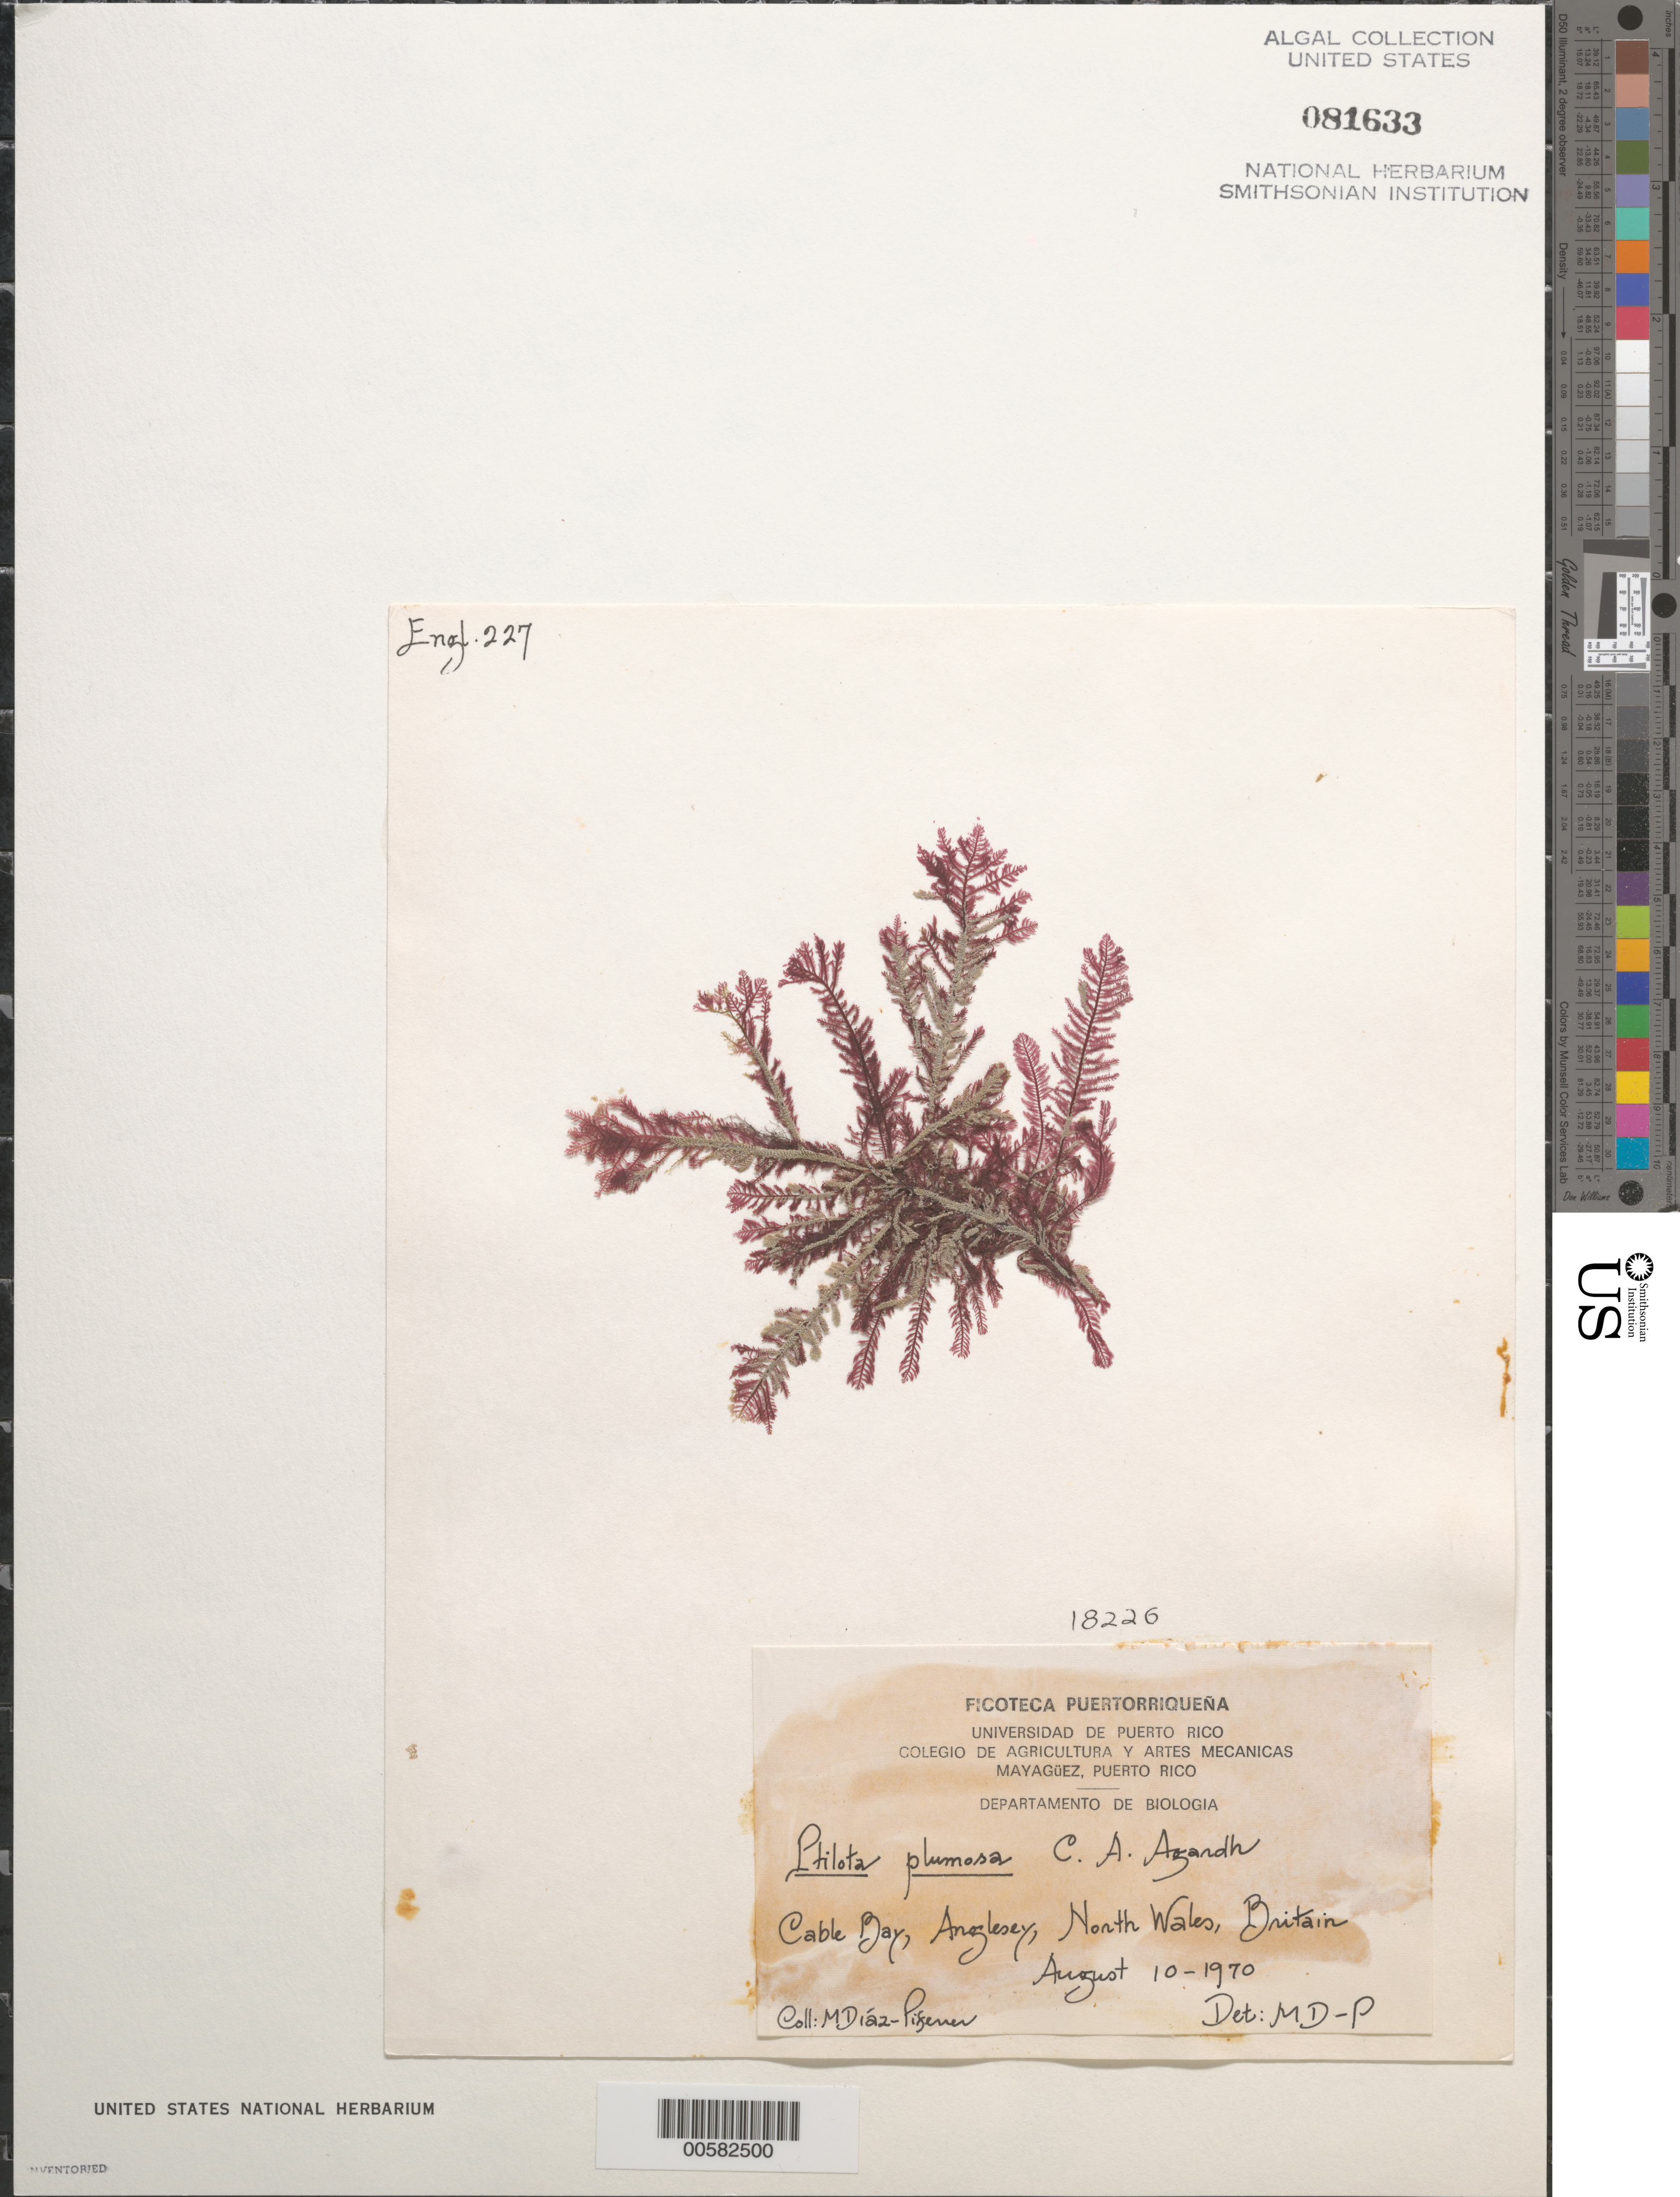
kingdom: Plantae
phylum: Rhodophyta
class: Florideophyceae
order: Ceramiales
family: Wrangeliaceae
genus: Ptilota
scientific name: Ptilota gunneri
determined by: Algae name updating Project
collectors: M. Diaz-Piferrer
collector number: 18226 & ENGL. 227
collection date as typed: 10 Aug 1970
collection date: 1970-08-10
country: United Kingdom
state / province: Wales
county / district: Gwynedd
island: Anglesey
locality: Cable Bay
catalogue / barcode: US 81633